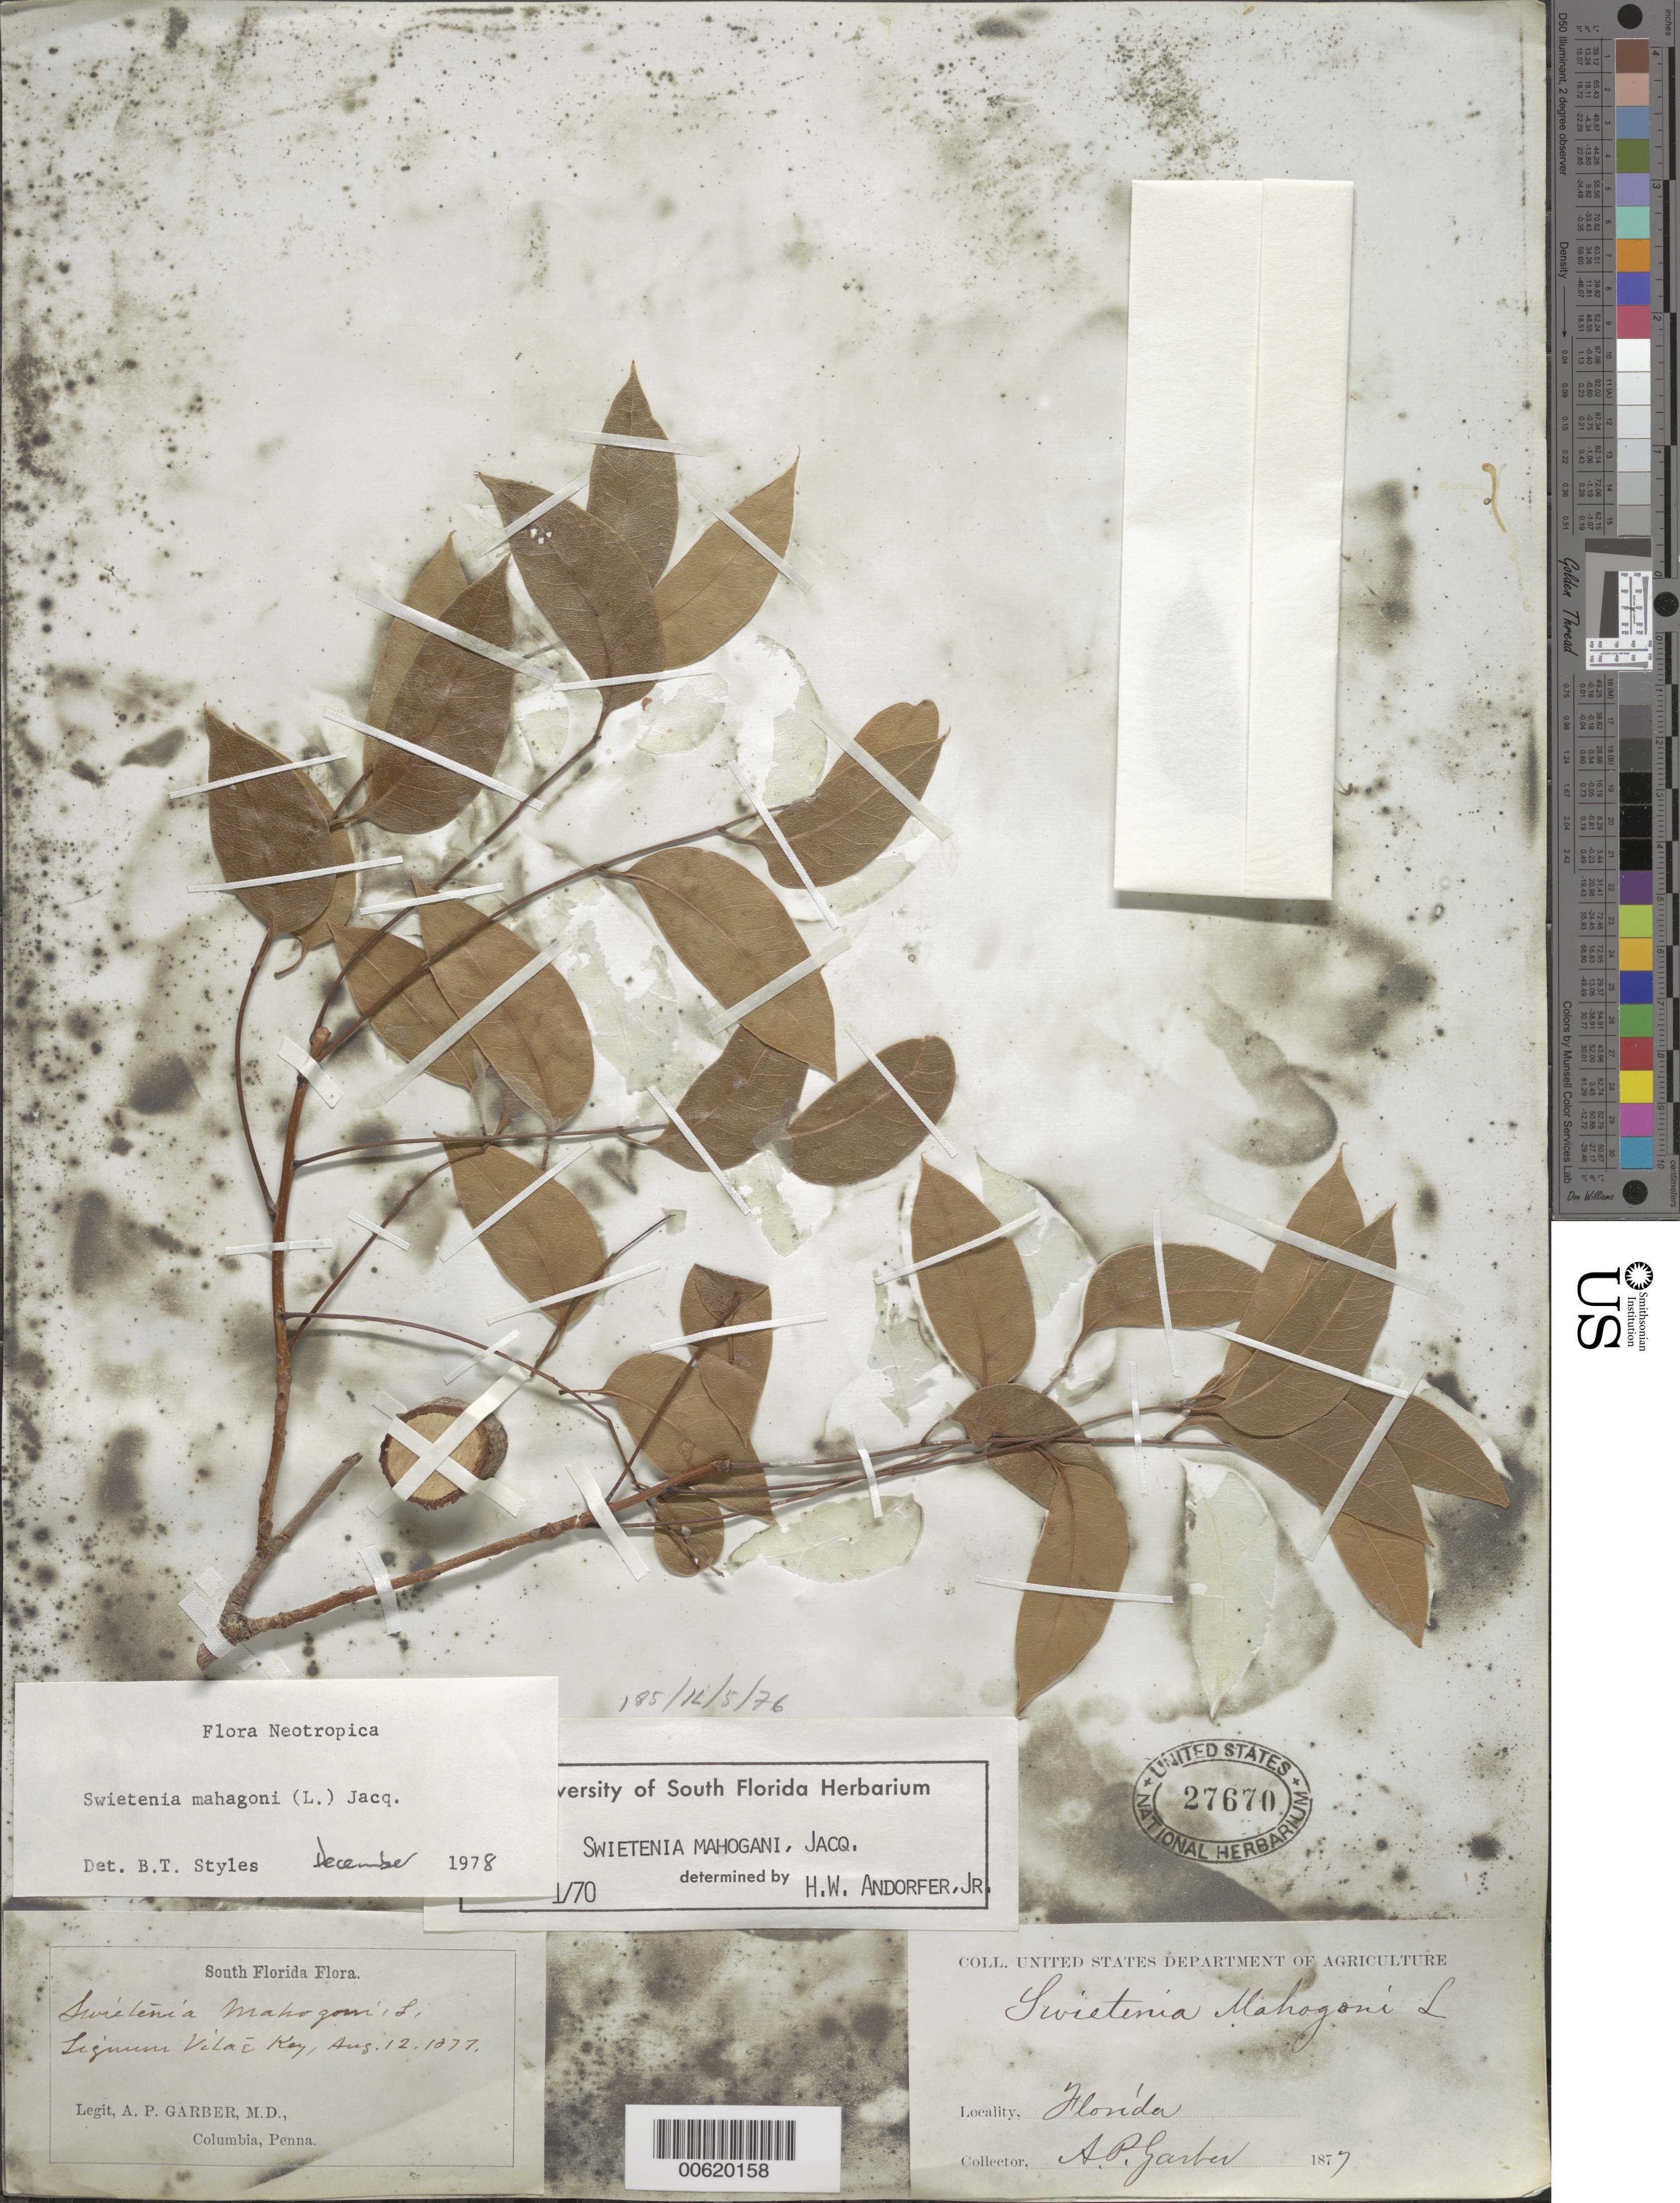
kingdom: Plantae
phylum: Tracheophyta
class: Magnoliopsida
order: Sapindales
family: Meliaceae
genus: Swietenia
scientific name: Swietenia mahagoni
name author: (L.) Jacq.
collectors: A. P. Garber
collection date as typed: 12 Aug 1877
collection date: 1877-08-12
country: United States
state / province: Florida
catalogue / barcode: US 27670